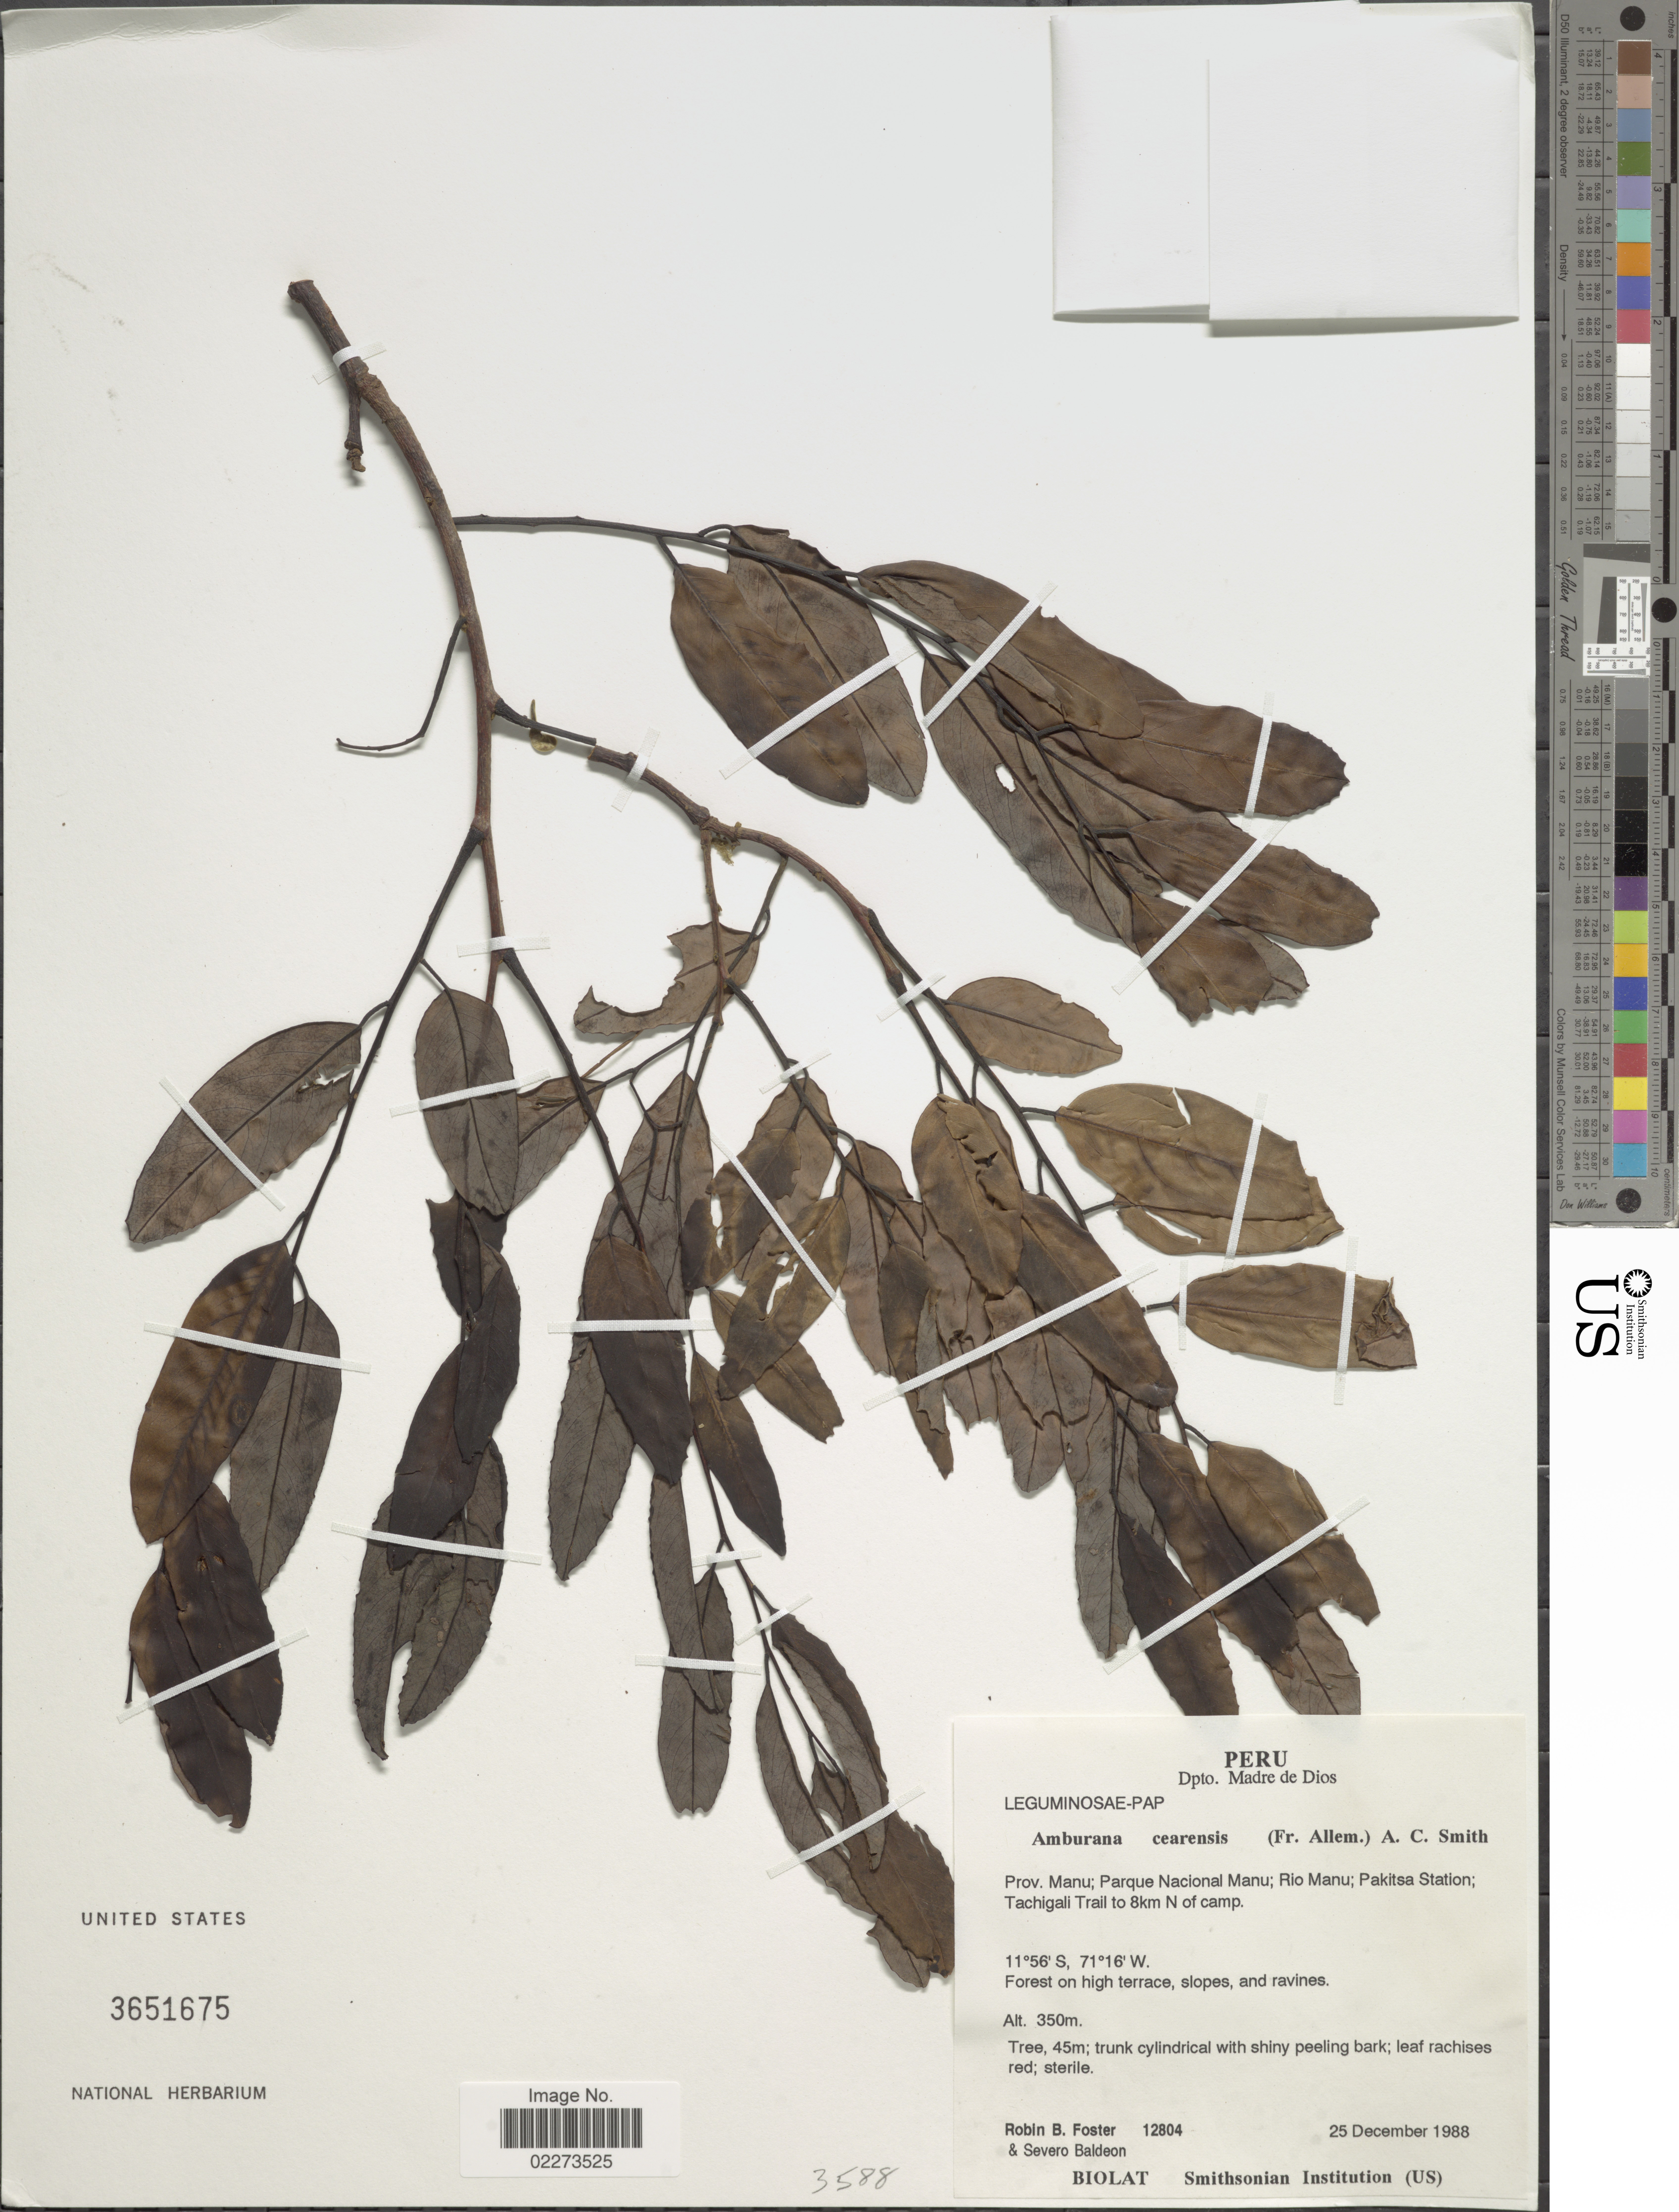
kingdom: Plantae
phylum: Tracheophyta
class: Magnoliopsida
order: Fabales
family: Fabaceae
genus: Amburana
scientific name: Amburana cearensis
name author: (Allemão) A.C. Sm.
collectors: R. B. Foster & S. Baldeon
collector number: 12804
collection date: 1988-12-25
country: Peru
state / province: Madre de Dios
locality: Prov. Manu; Parque Nacional Manu; Rio Manu; Pakitsa Station; Tachigali Trail to 8 km N of camp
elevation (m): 350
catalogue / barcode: US 3651675